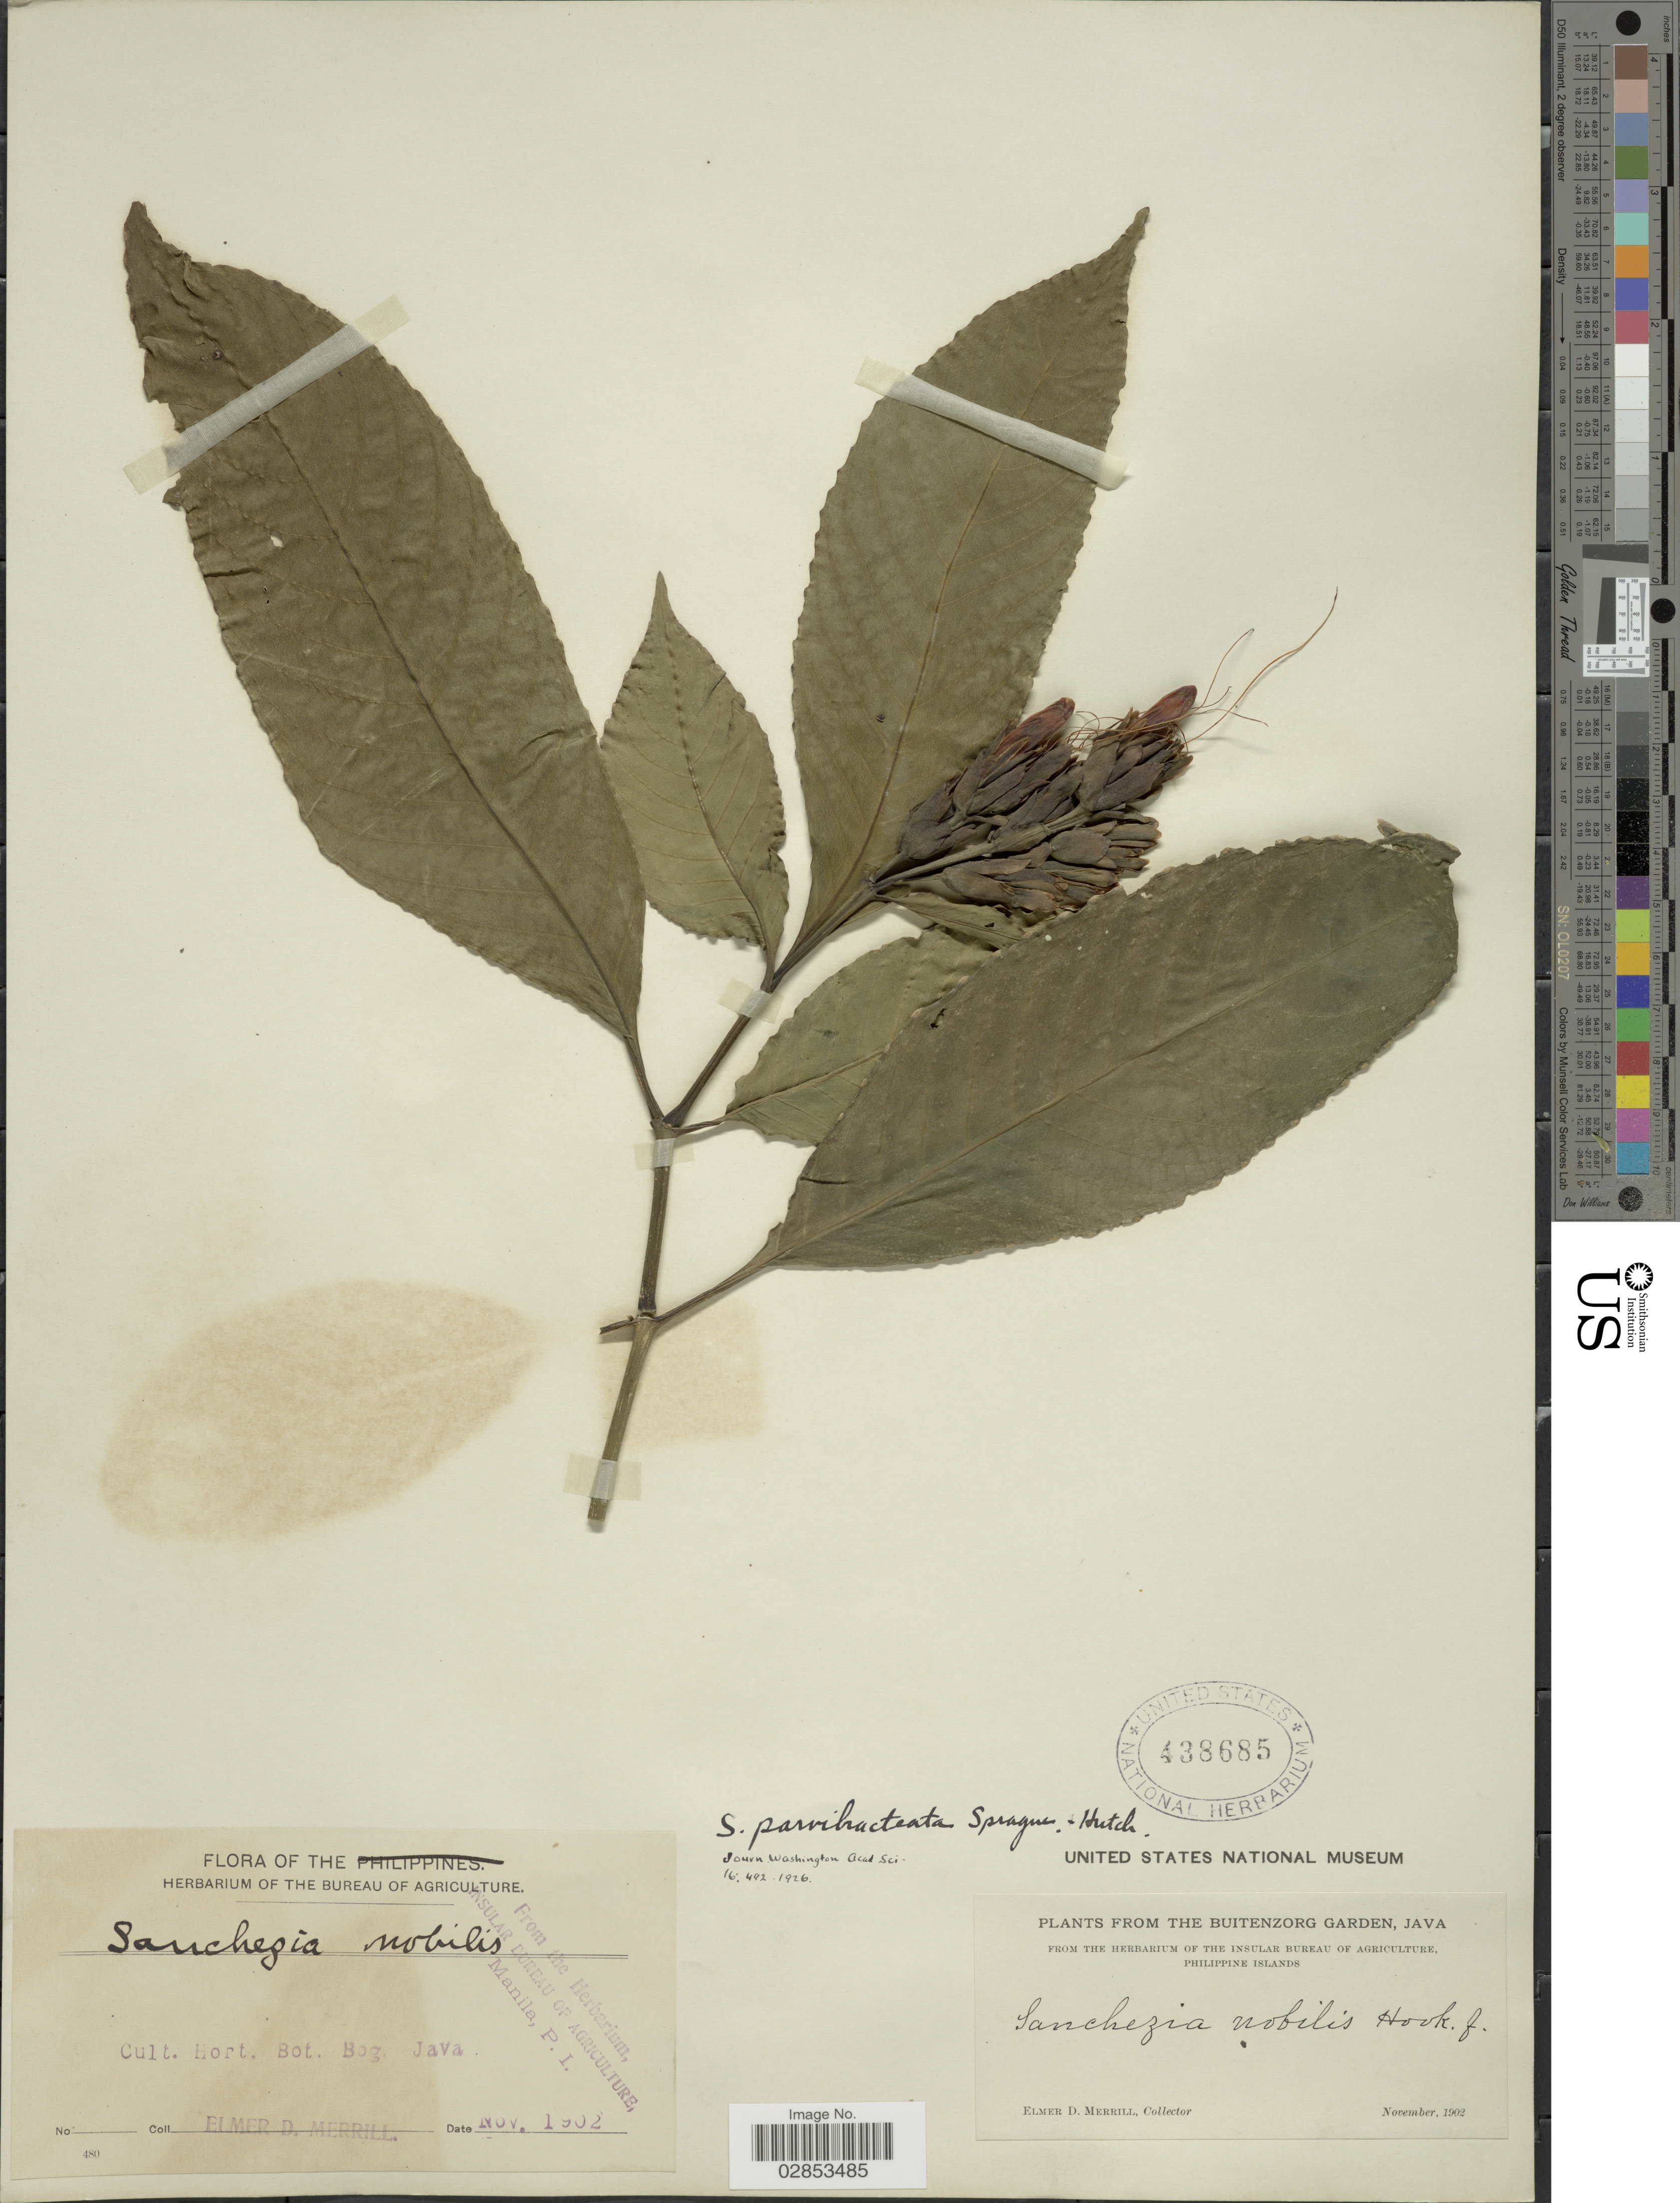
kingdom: Plantae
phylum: Tracheophyta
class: Magnoliopsida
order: Lamiales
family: Acanthaceae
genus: Sanchezia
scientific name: Sanchezia parvibracteata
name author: Sprague & Hutch.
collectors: E. D. Merrill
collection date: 1902-11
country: Indonesia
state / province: Java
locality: Buitenzorg Garden. Cult. Hort. Bog. Java.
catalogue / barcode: US 438685